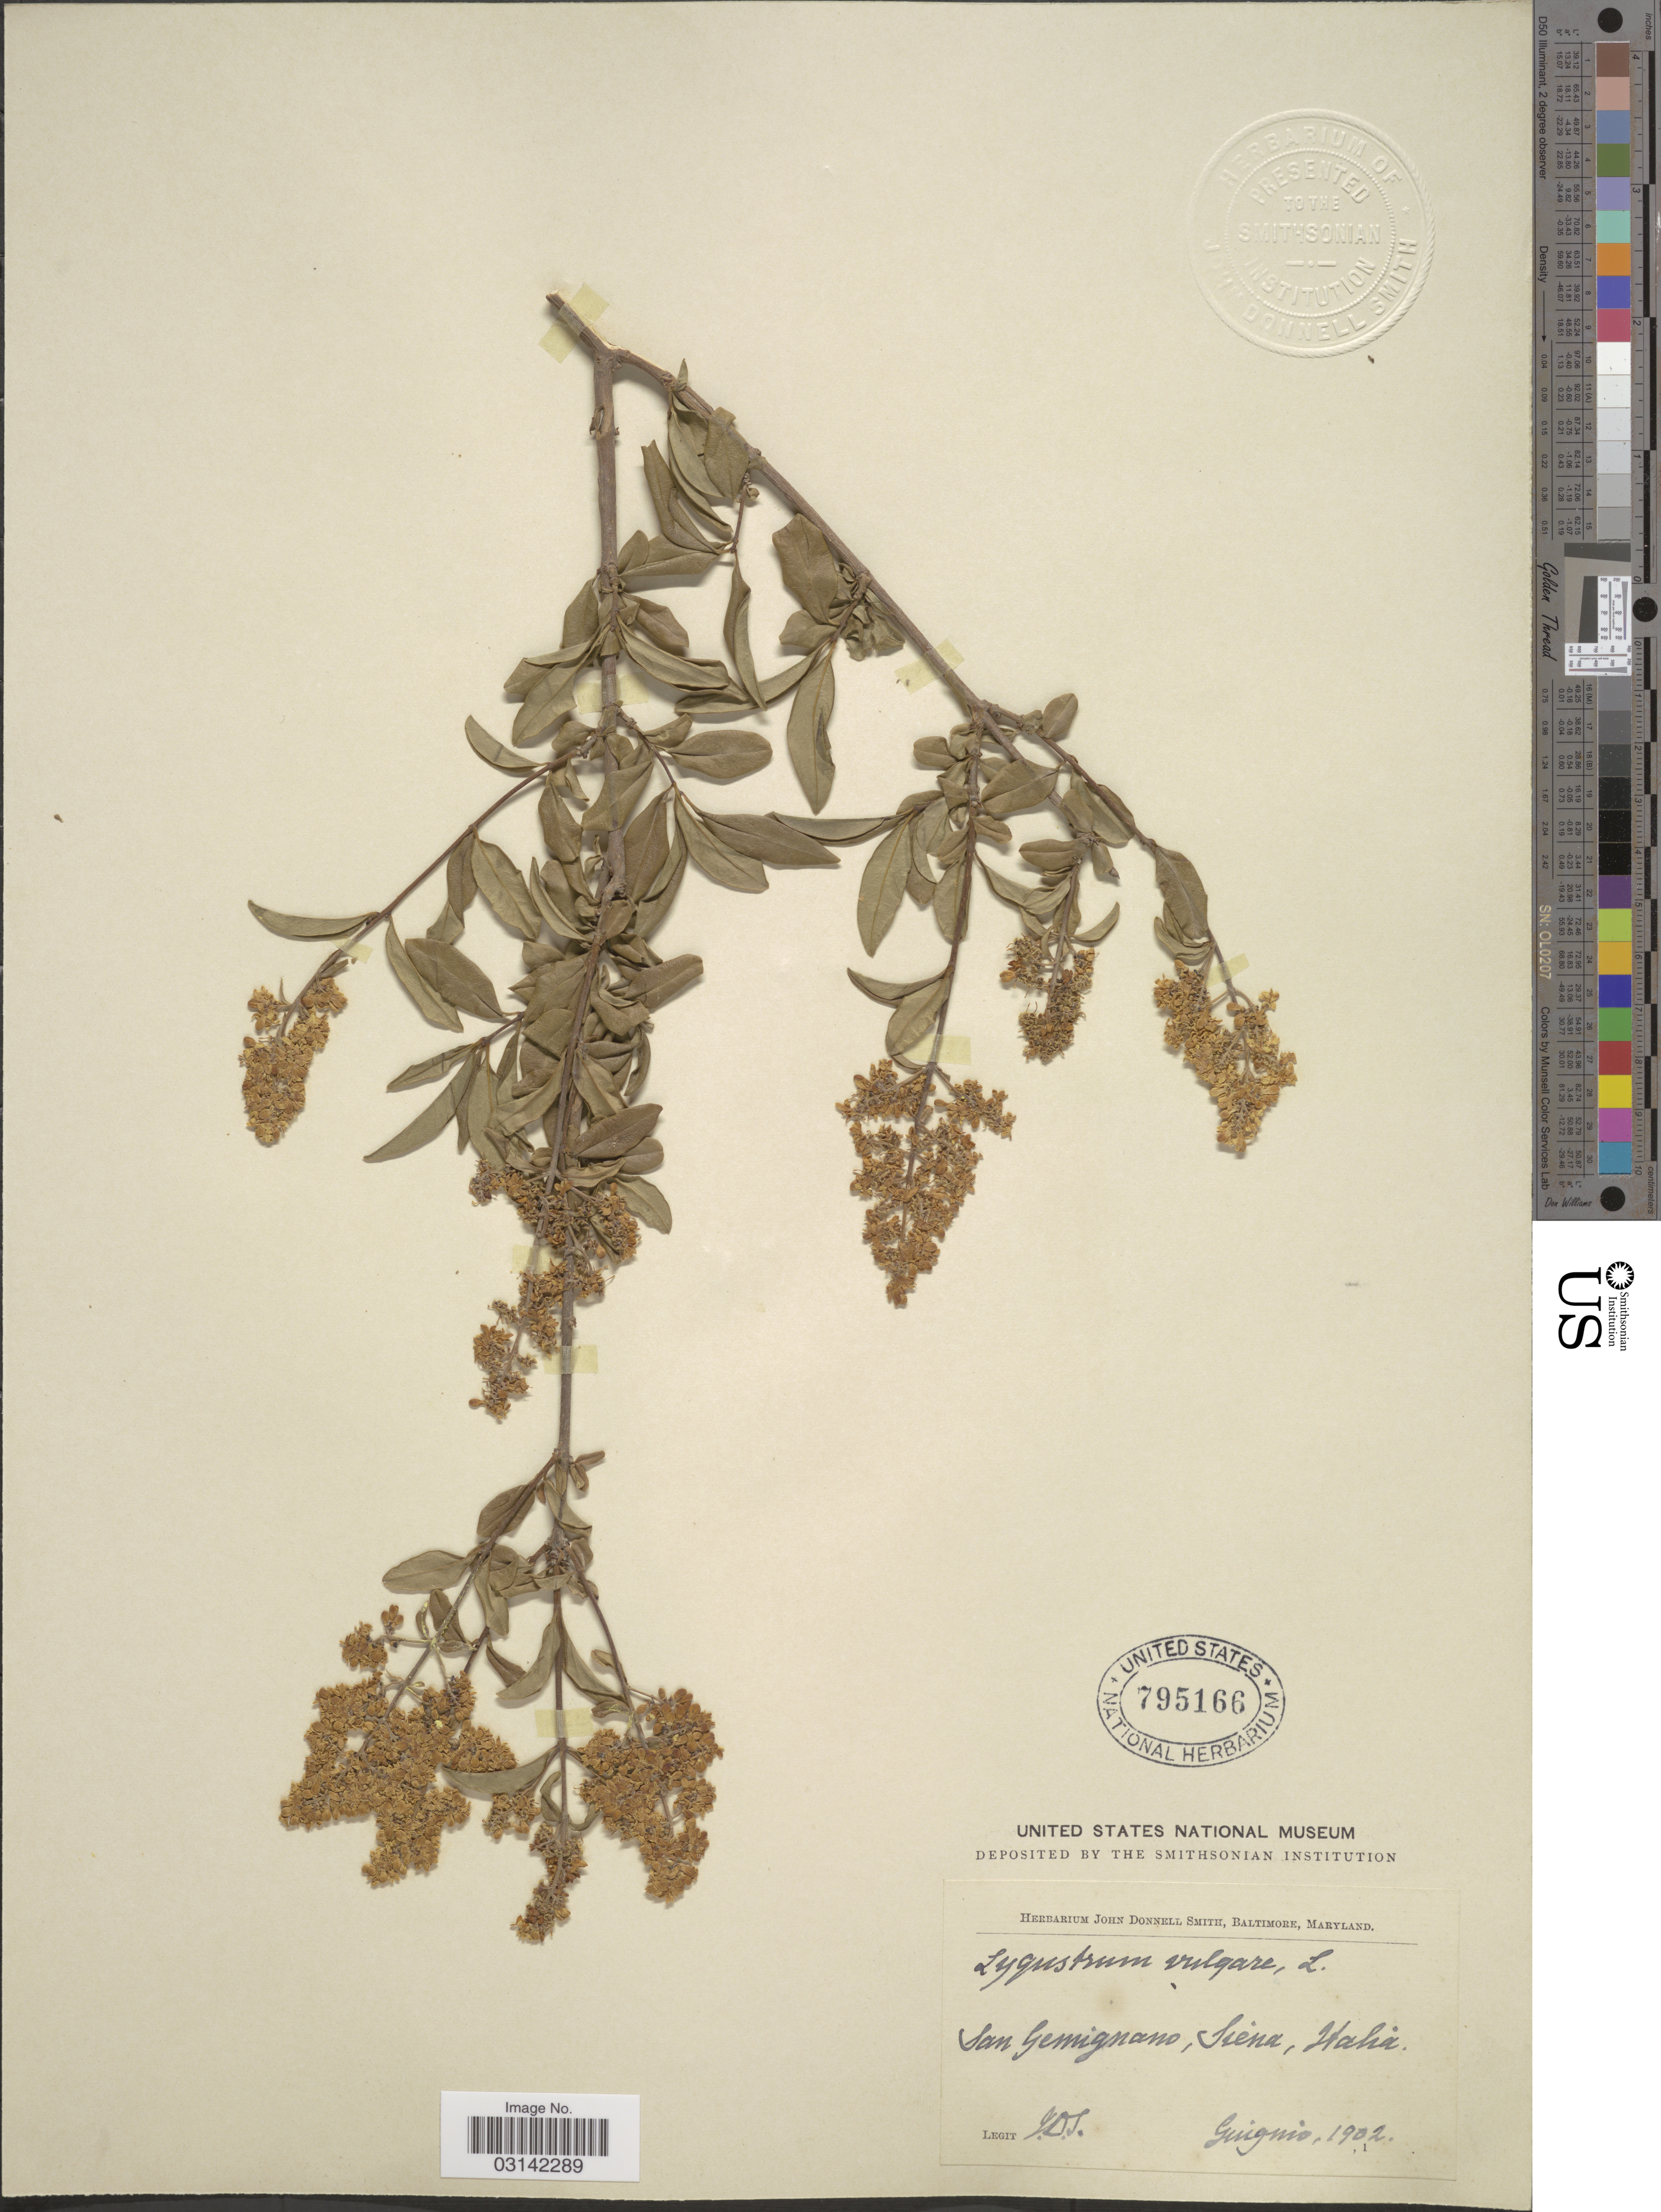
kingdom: Plantae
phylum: Tracheophyta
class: Magnoliopsida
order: Lamiales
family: Oleaceae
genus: Ligustrum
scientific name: Ligustrum vulgare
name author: L.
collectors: J. Donnell Smith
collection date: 1902-06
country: Italy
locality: San Gemignano, Siena.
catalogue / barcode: US 795166